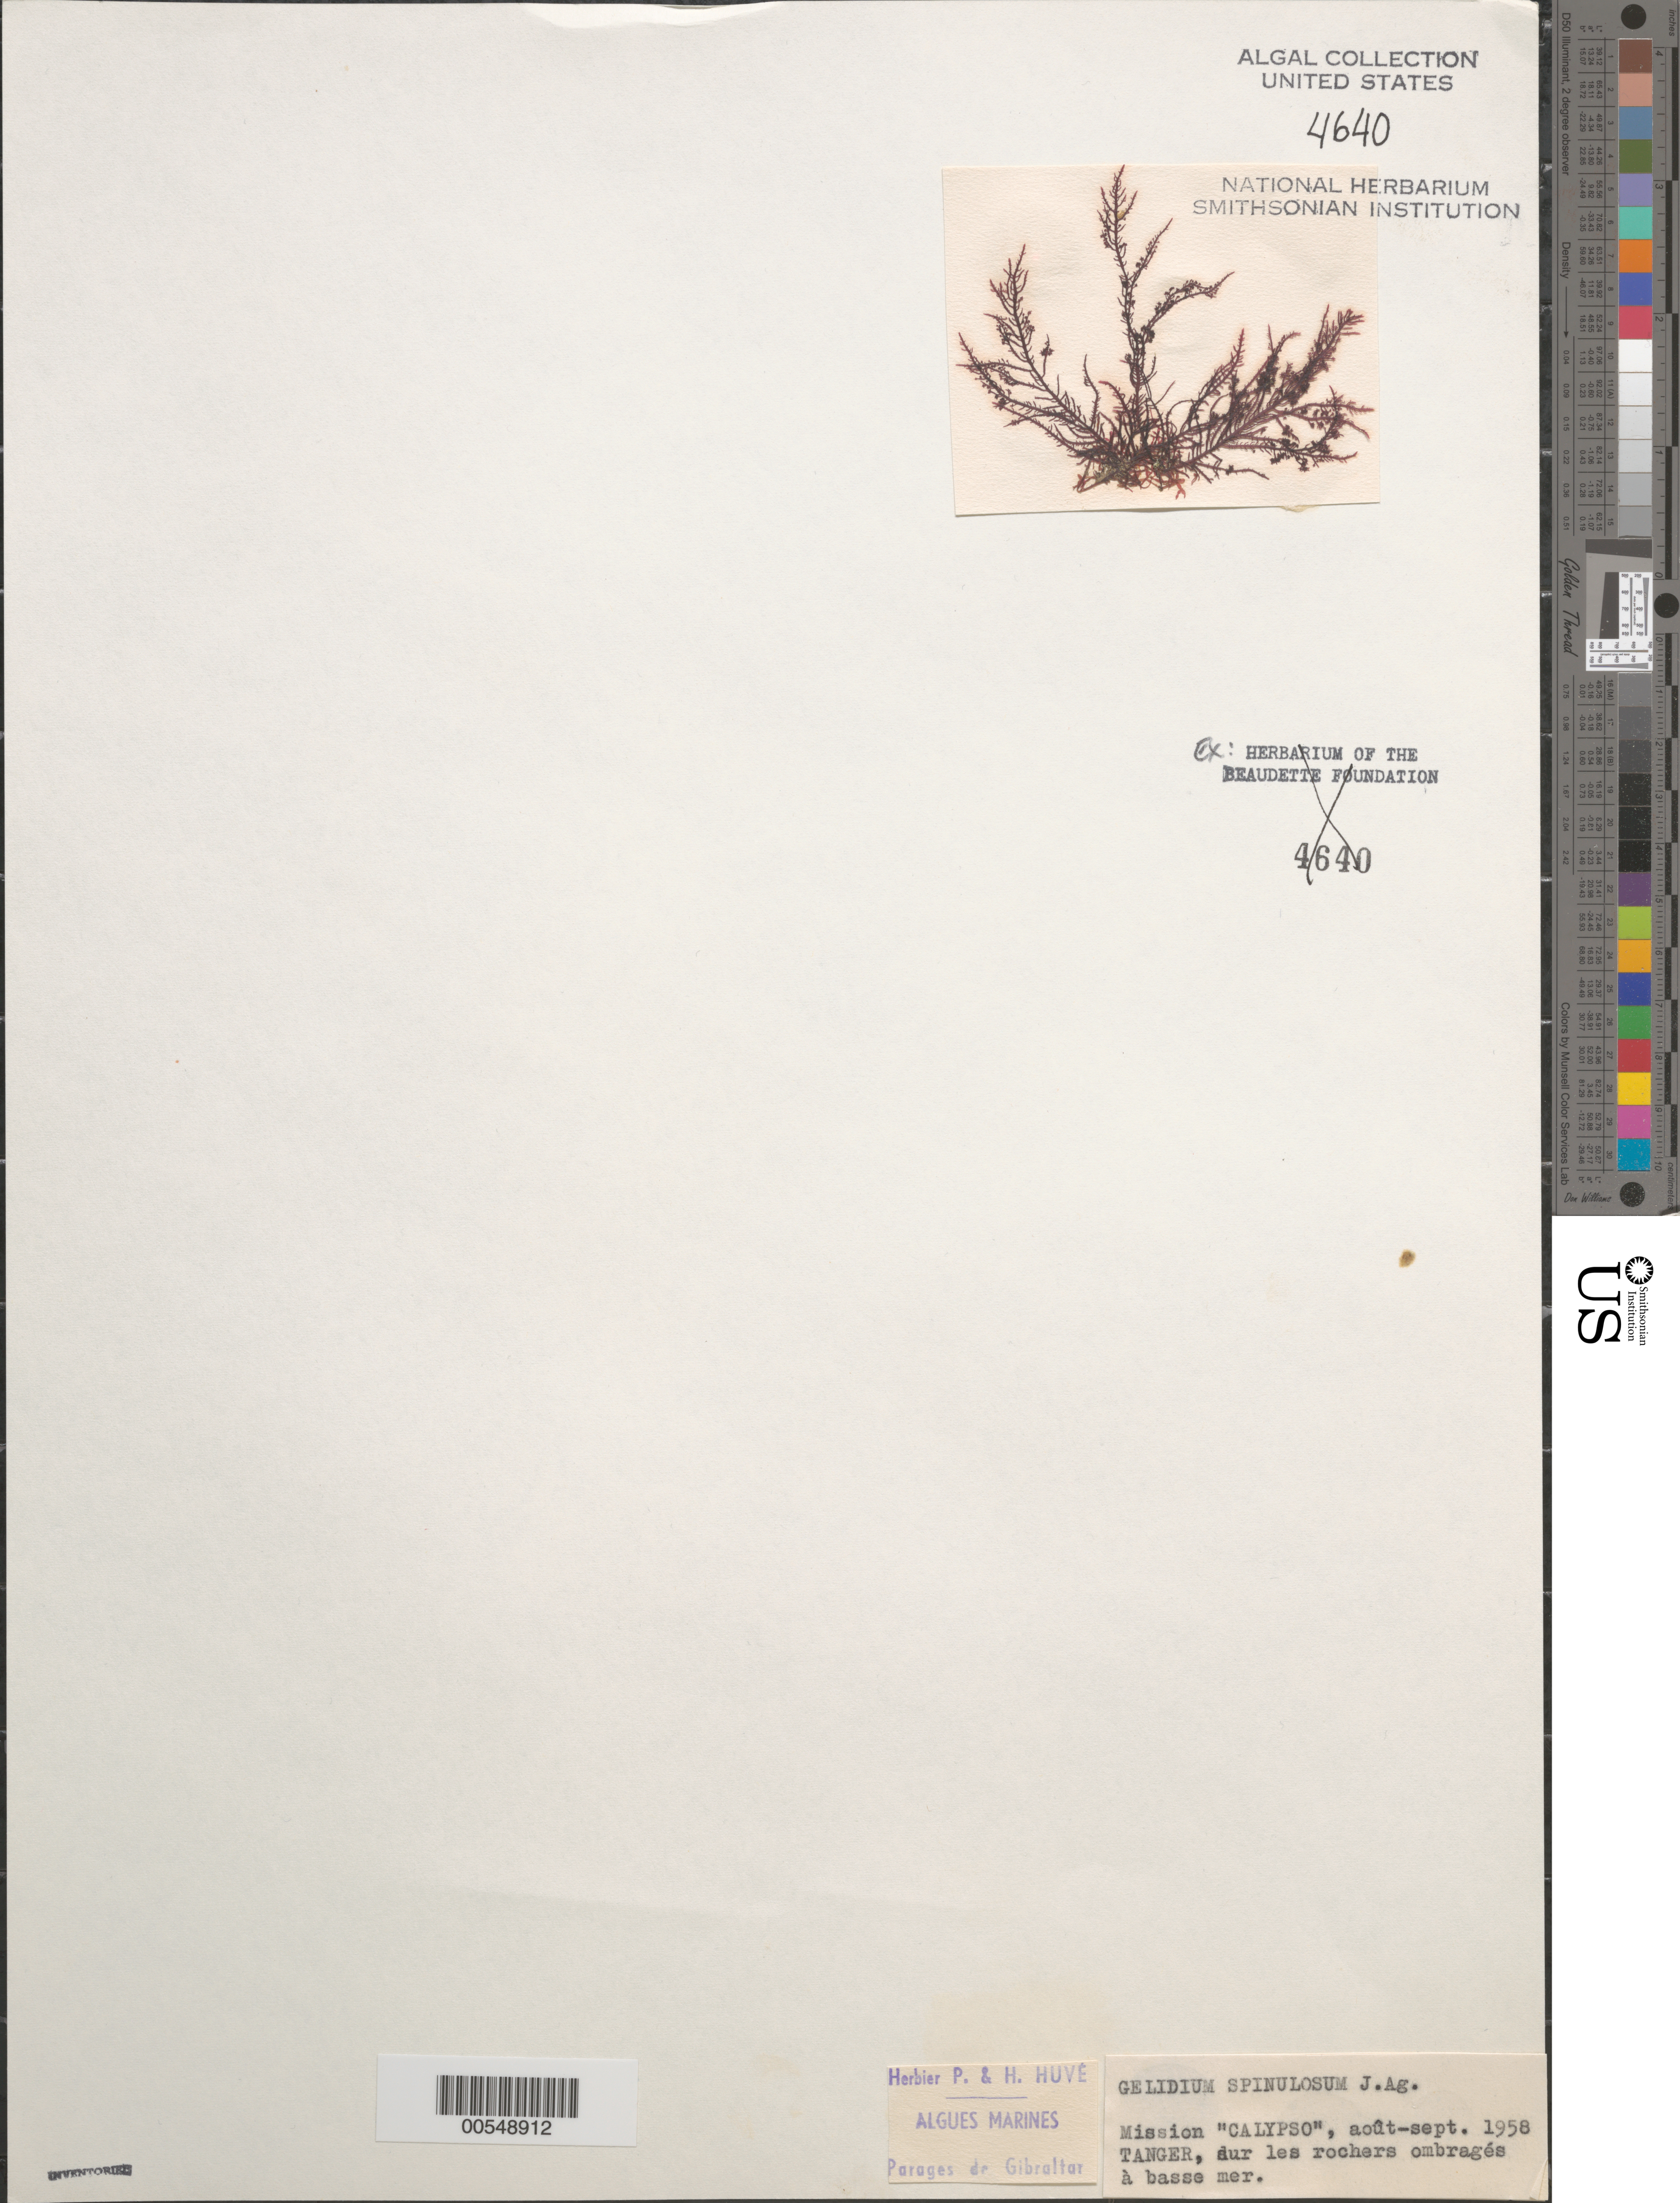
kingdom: Plantae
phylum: Rhodophyta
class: Florideophyceae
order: Gelidiales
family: Gelidiaceae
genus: Gelidium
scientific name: Gelidium spinulosum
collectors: P. Huve & H. Huve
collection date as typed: Aug 1958 TO -- Sep 1958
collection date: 1958-08/1958-09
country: Morocco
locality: Tangier (Tanger)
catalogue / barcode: US 4640